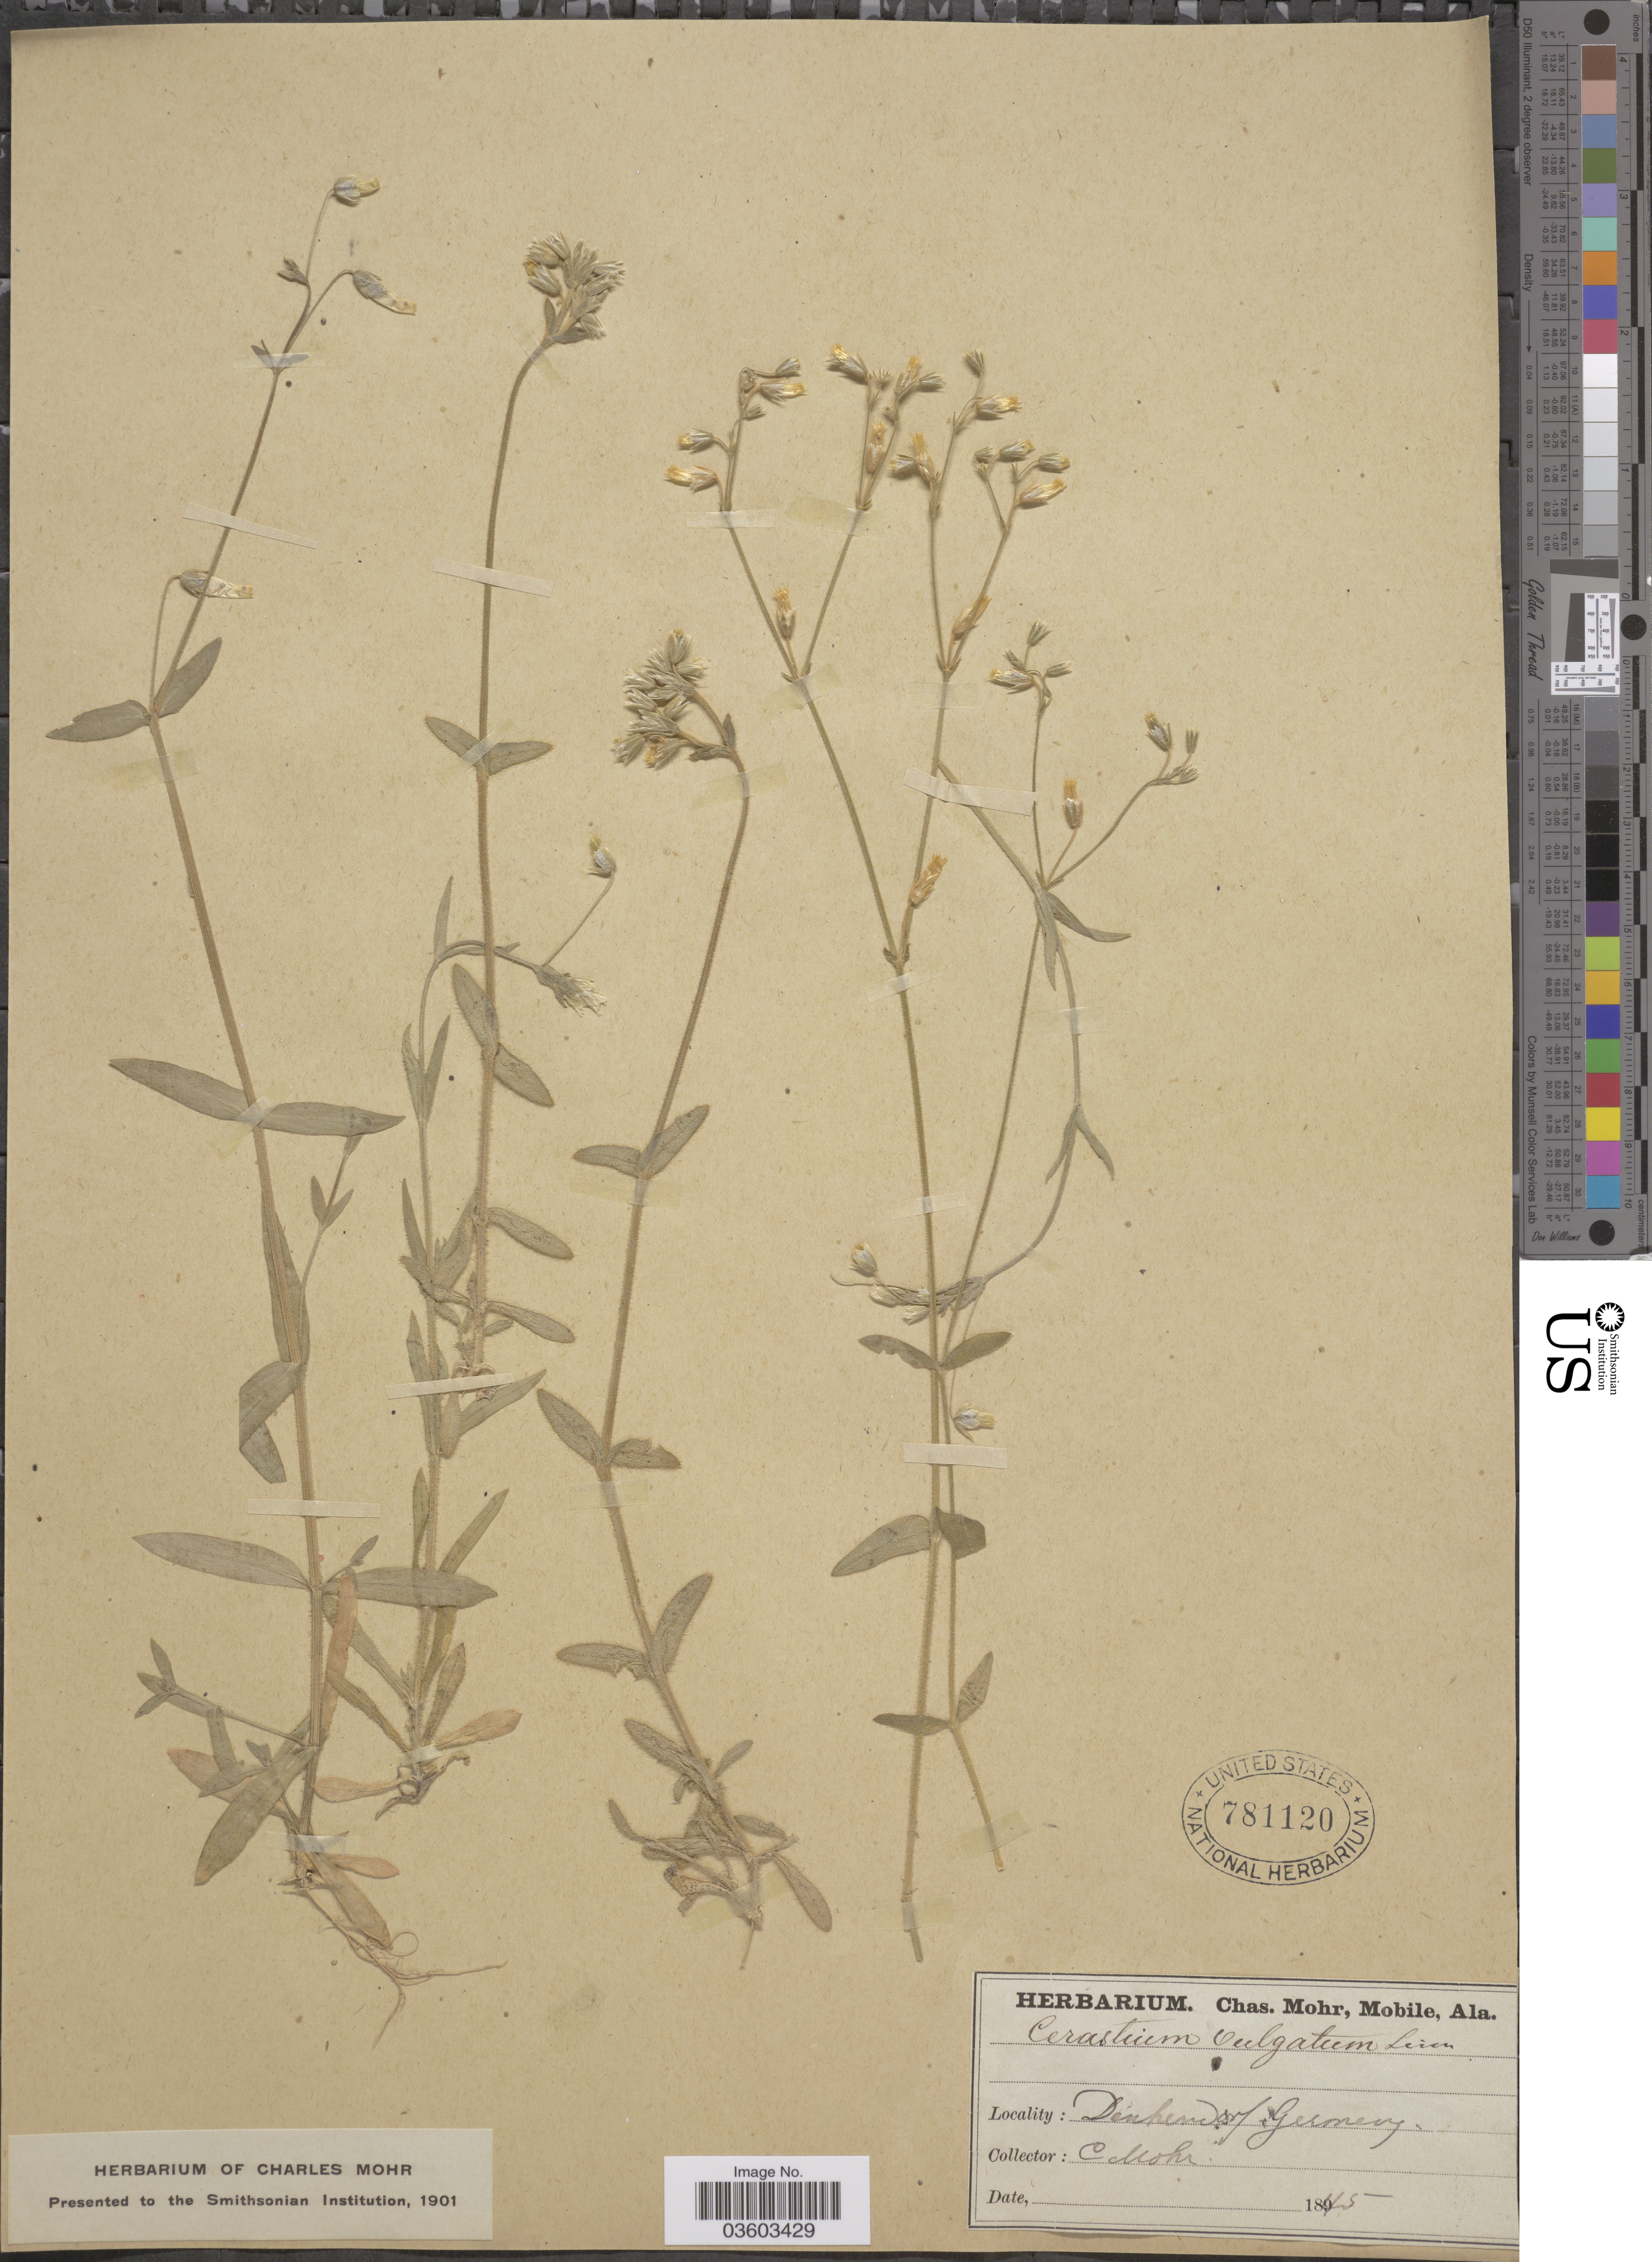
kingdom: Plantae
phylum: Tracheophyta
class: Magnoliopsida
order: Caryophyllales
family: Caryophyllaceae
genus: Cerastium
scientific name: Cerastium vulgatum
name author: L.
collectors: Mohr, C. T. (herbarium)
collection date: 1845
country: Germany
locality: Denkendorf.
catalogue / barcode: US 781120